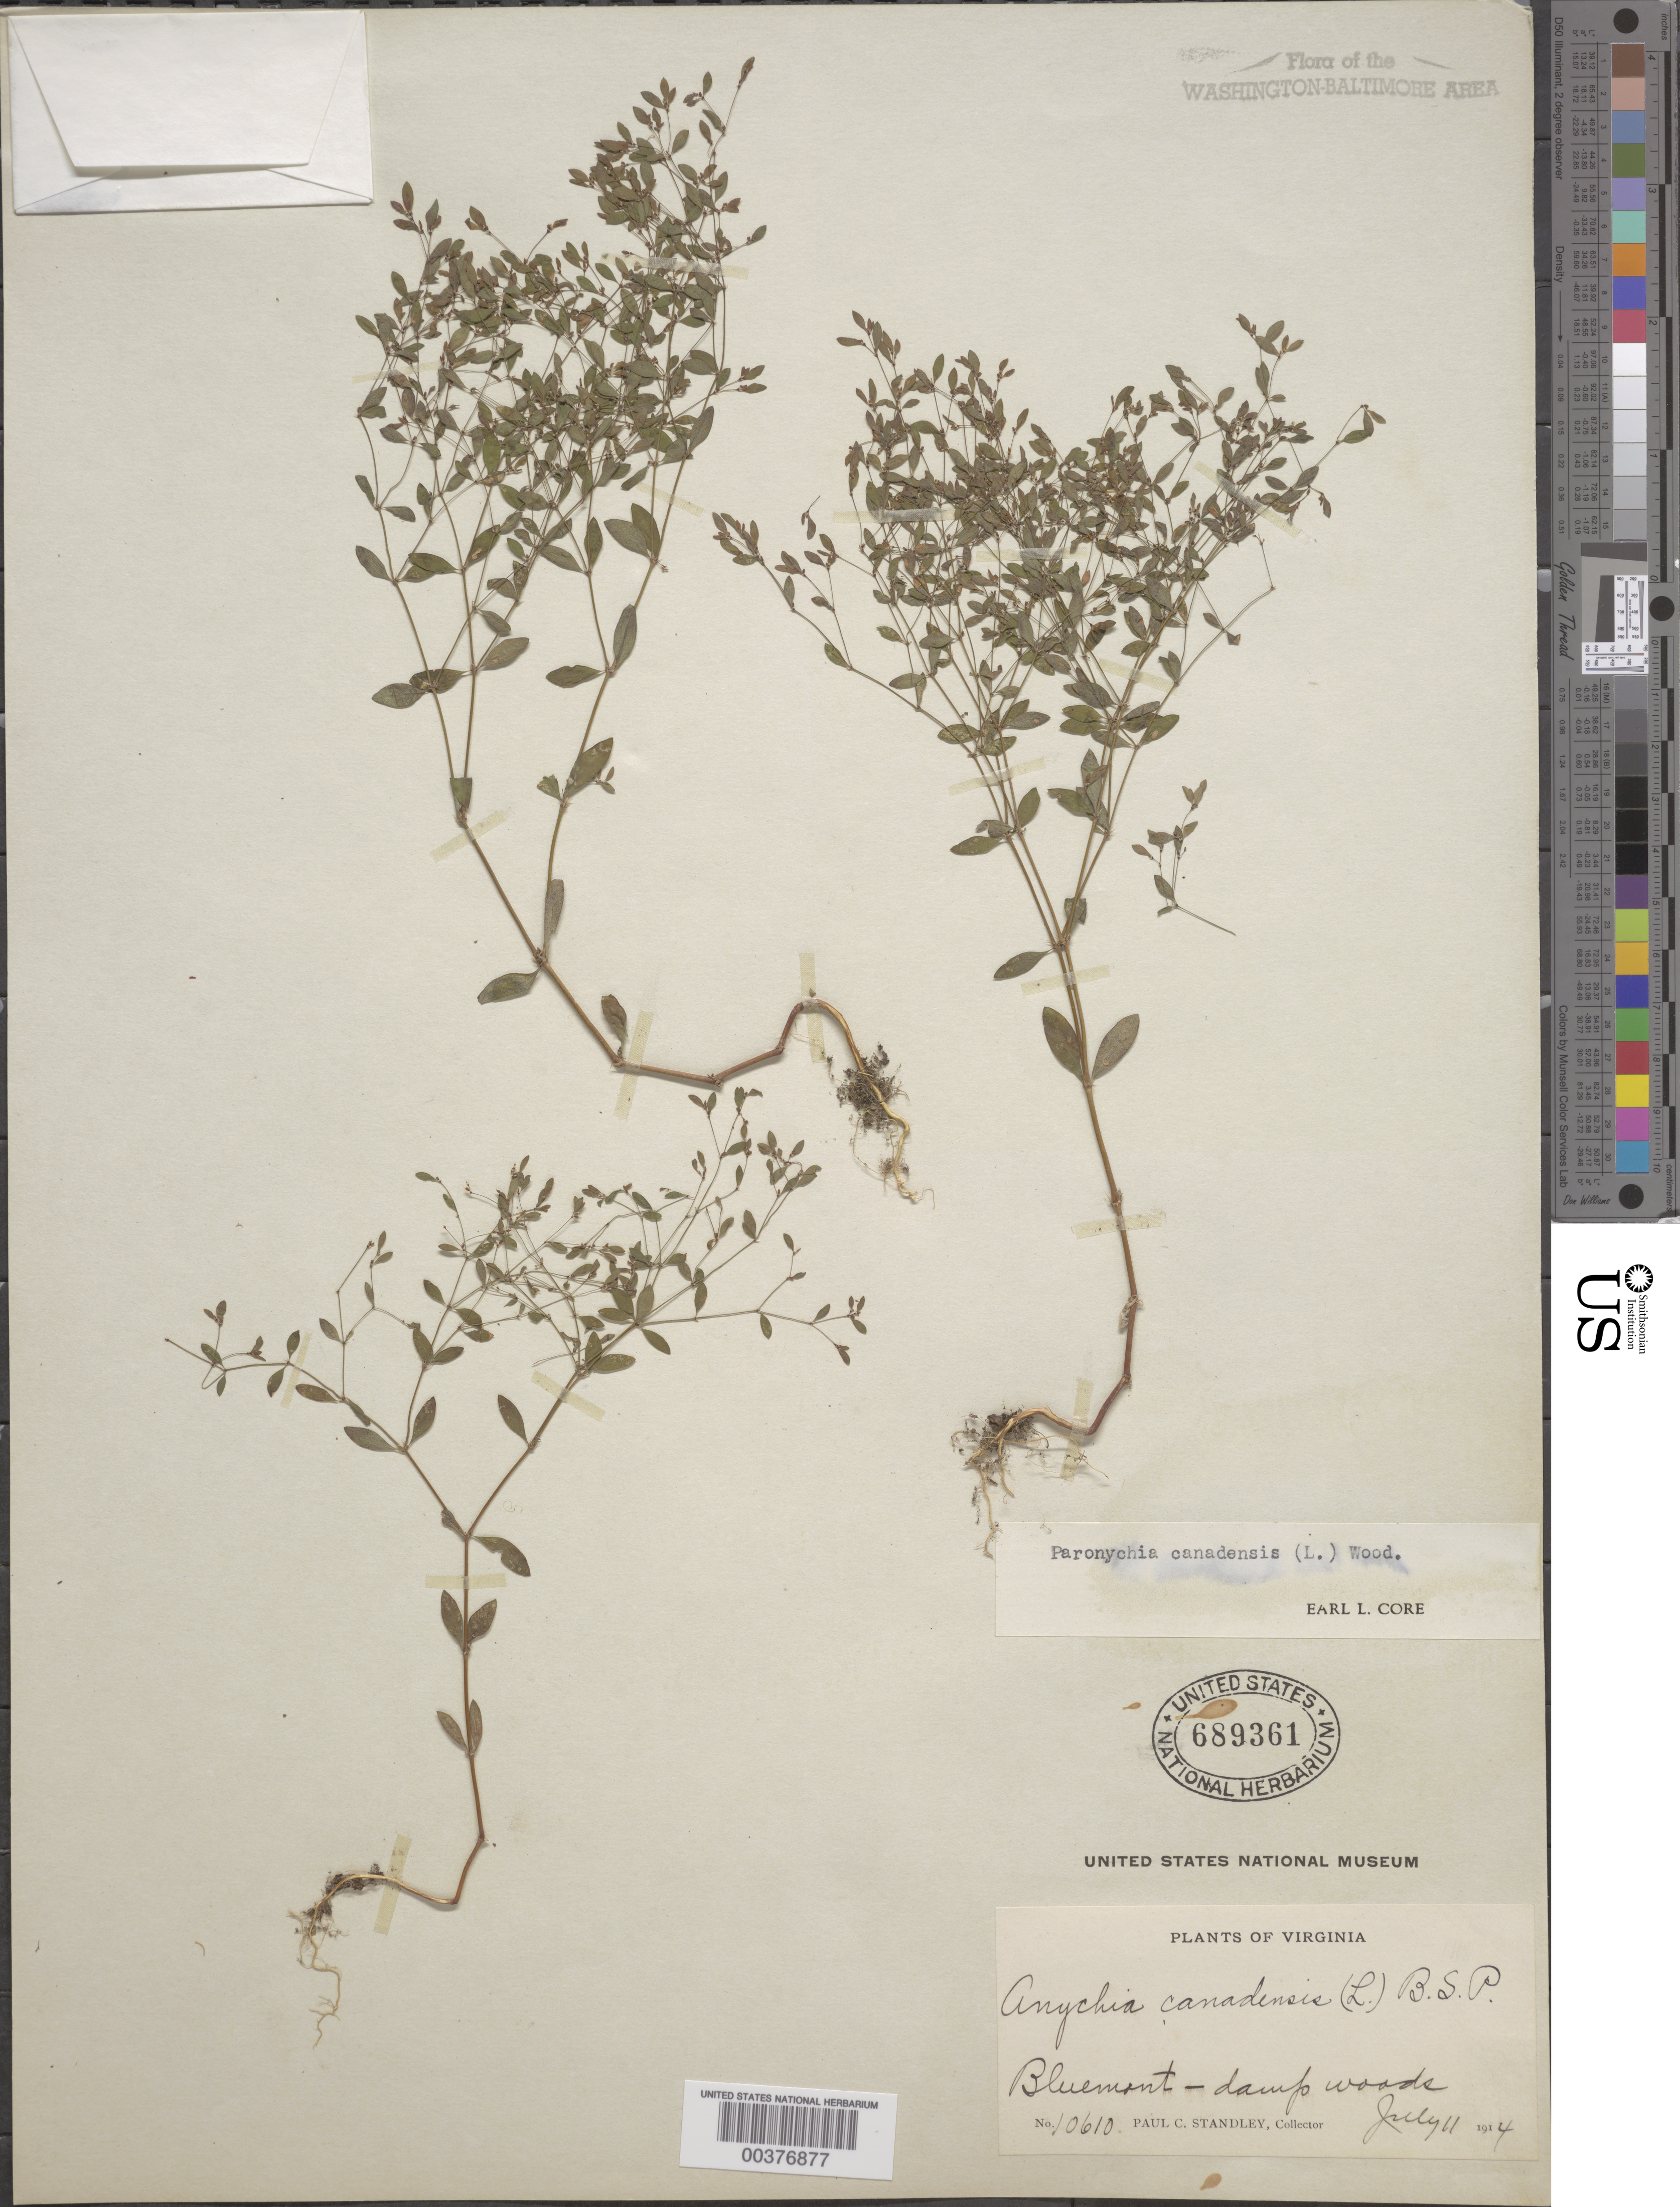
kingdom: Plantae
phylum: Tracheophyta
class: Magnoliopsida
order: Caryophyllales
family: Caryophyllaceae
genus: Paronychia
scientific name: Paronychia canadensis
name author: (L.) Alph. Wood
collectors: P. C. Standley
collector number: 10610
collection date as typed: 11 Jul 1914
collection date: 1914-07-11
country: United States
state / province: Virginia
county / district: Loudoun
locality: Bluemont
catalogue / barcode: US 689361